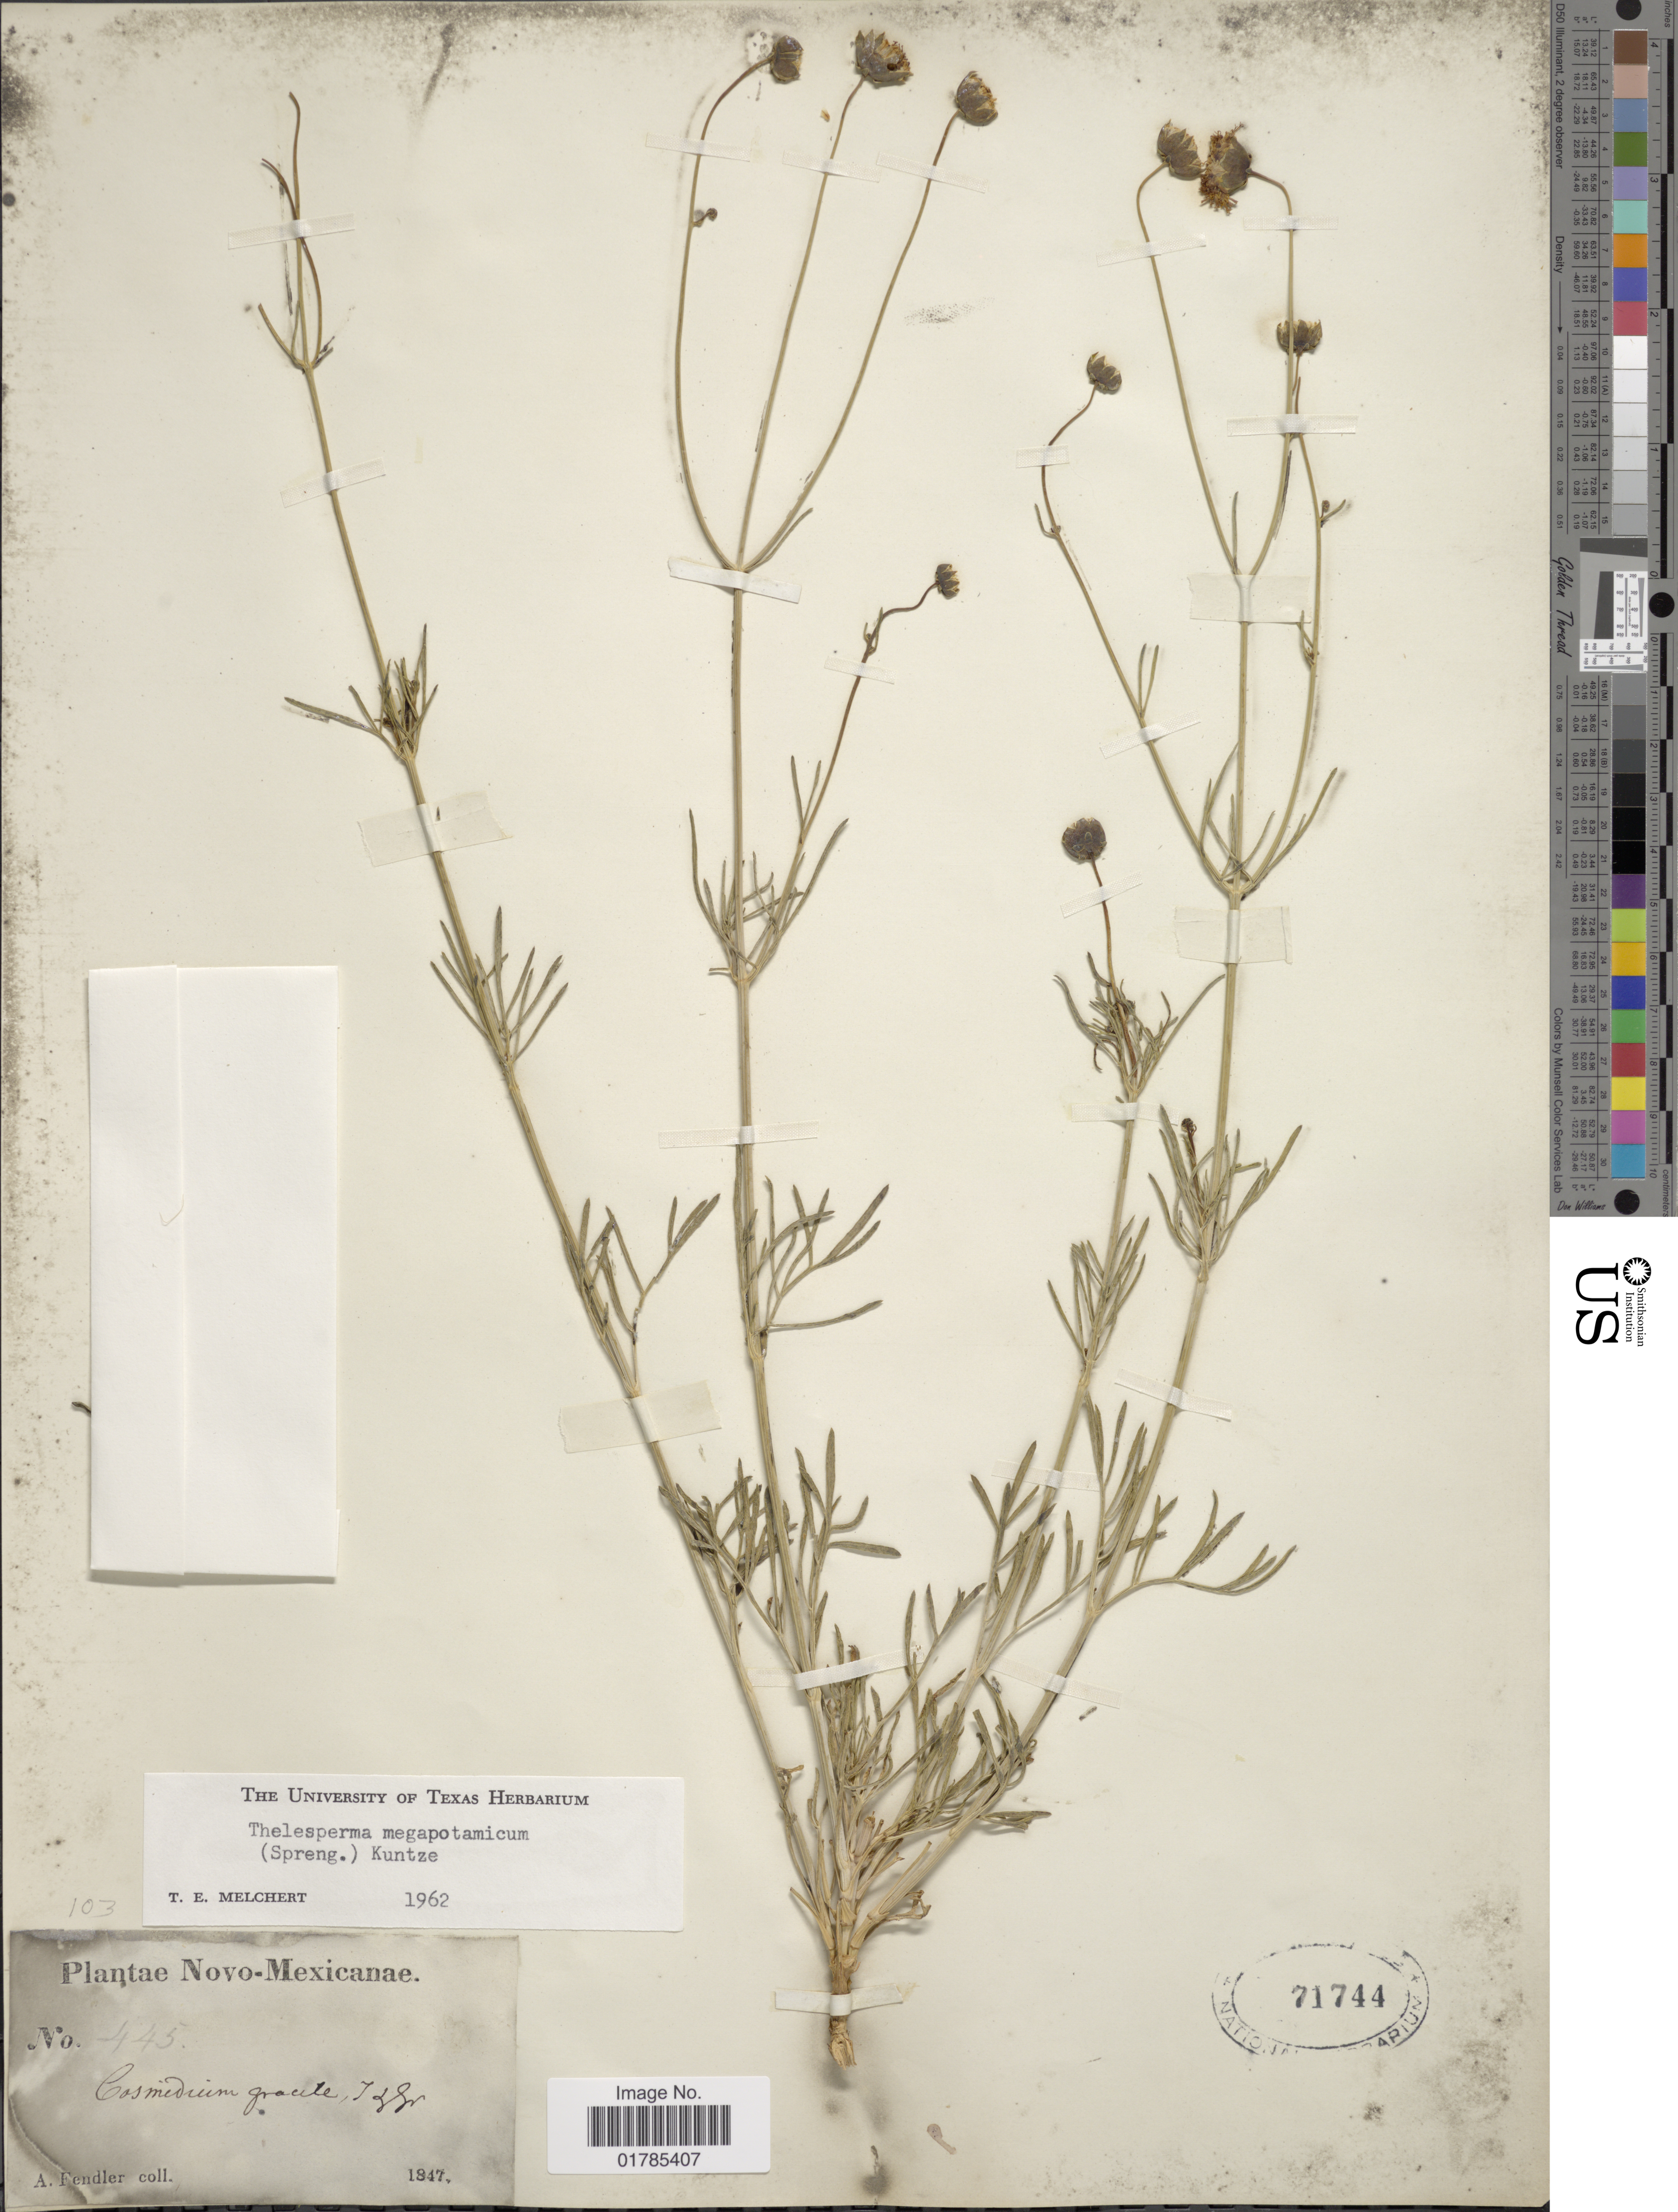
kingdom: Plantae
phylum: Tracheophyta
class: Magnoliopsida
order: Asterales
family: Asteraceae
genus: Thelesperma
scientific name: Thelesperma megapotamicum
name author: (Spreng.) Herter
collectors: A. Fendler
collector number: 445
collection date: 1847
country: United States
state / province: New Mexico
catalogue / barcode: US 71744